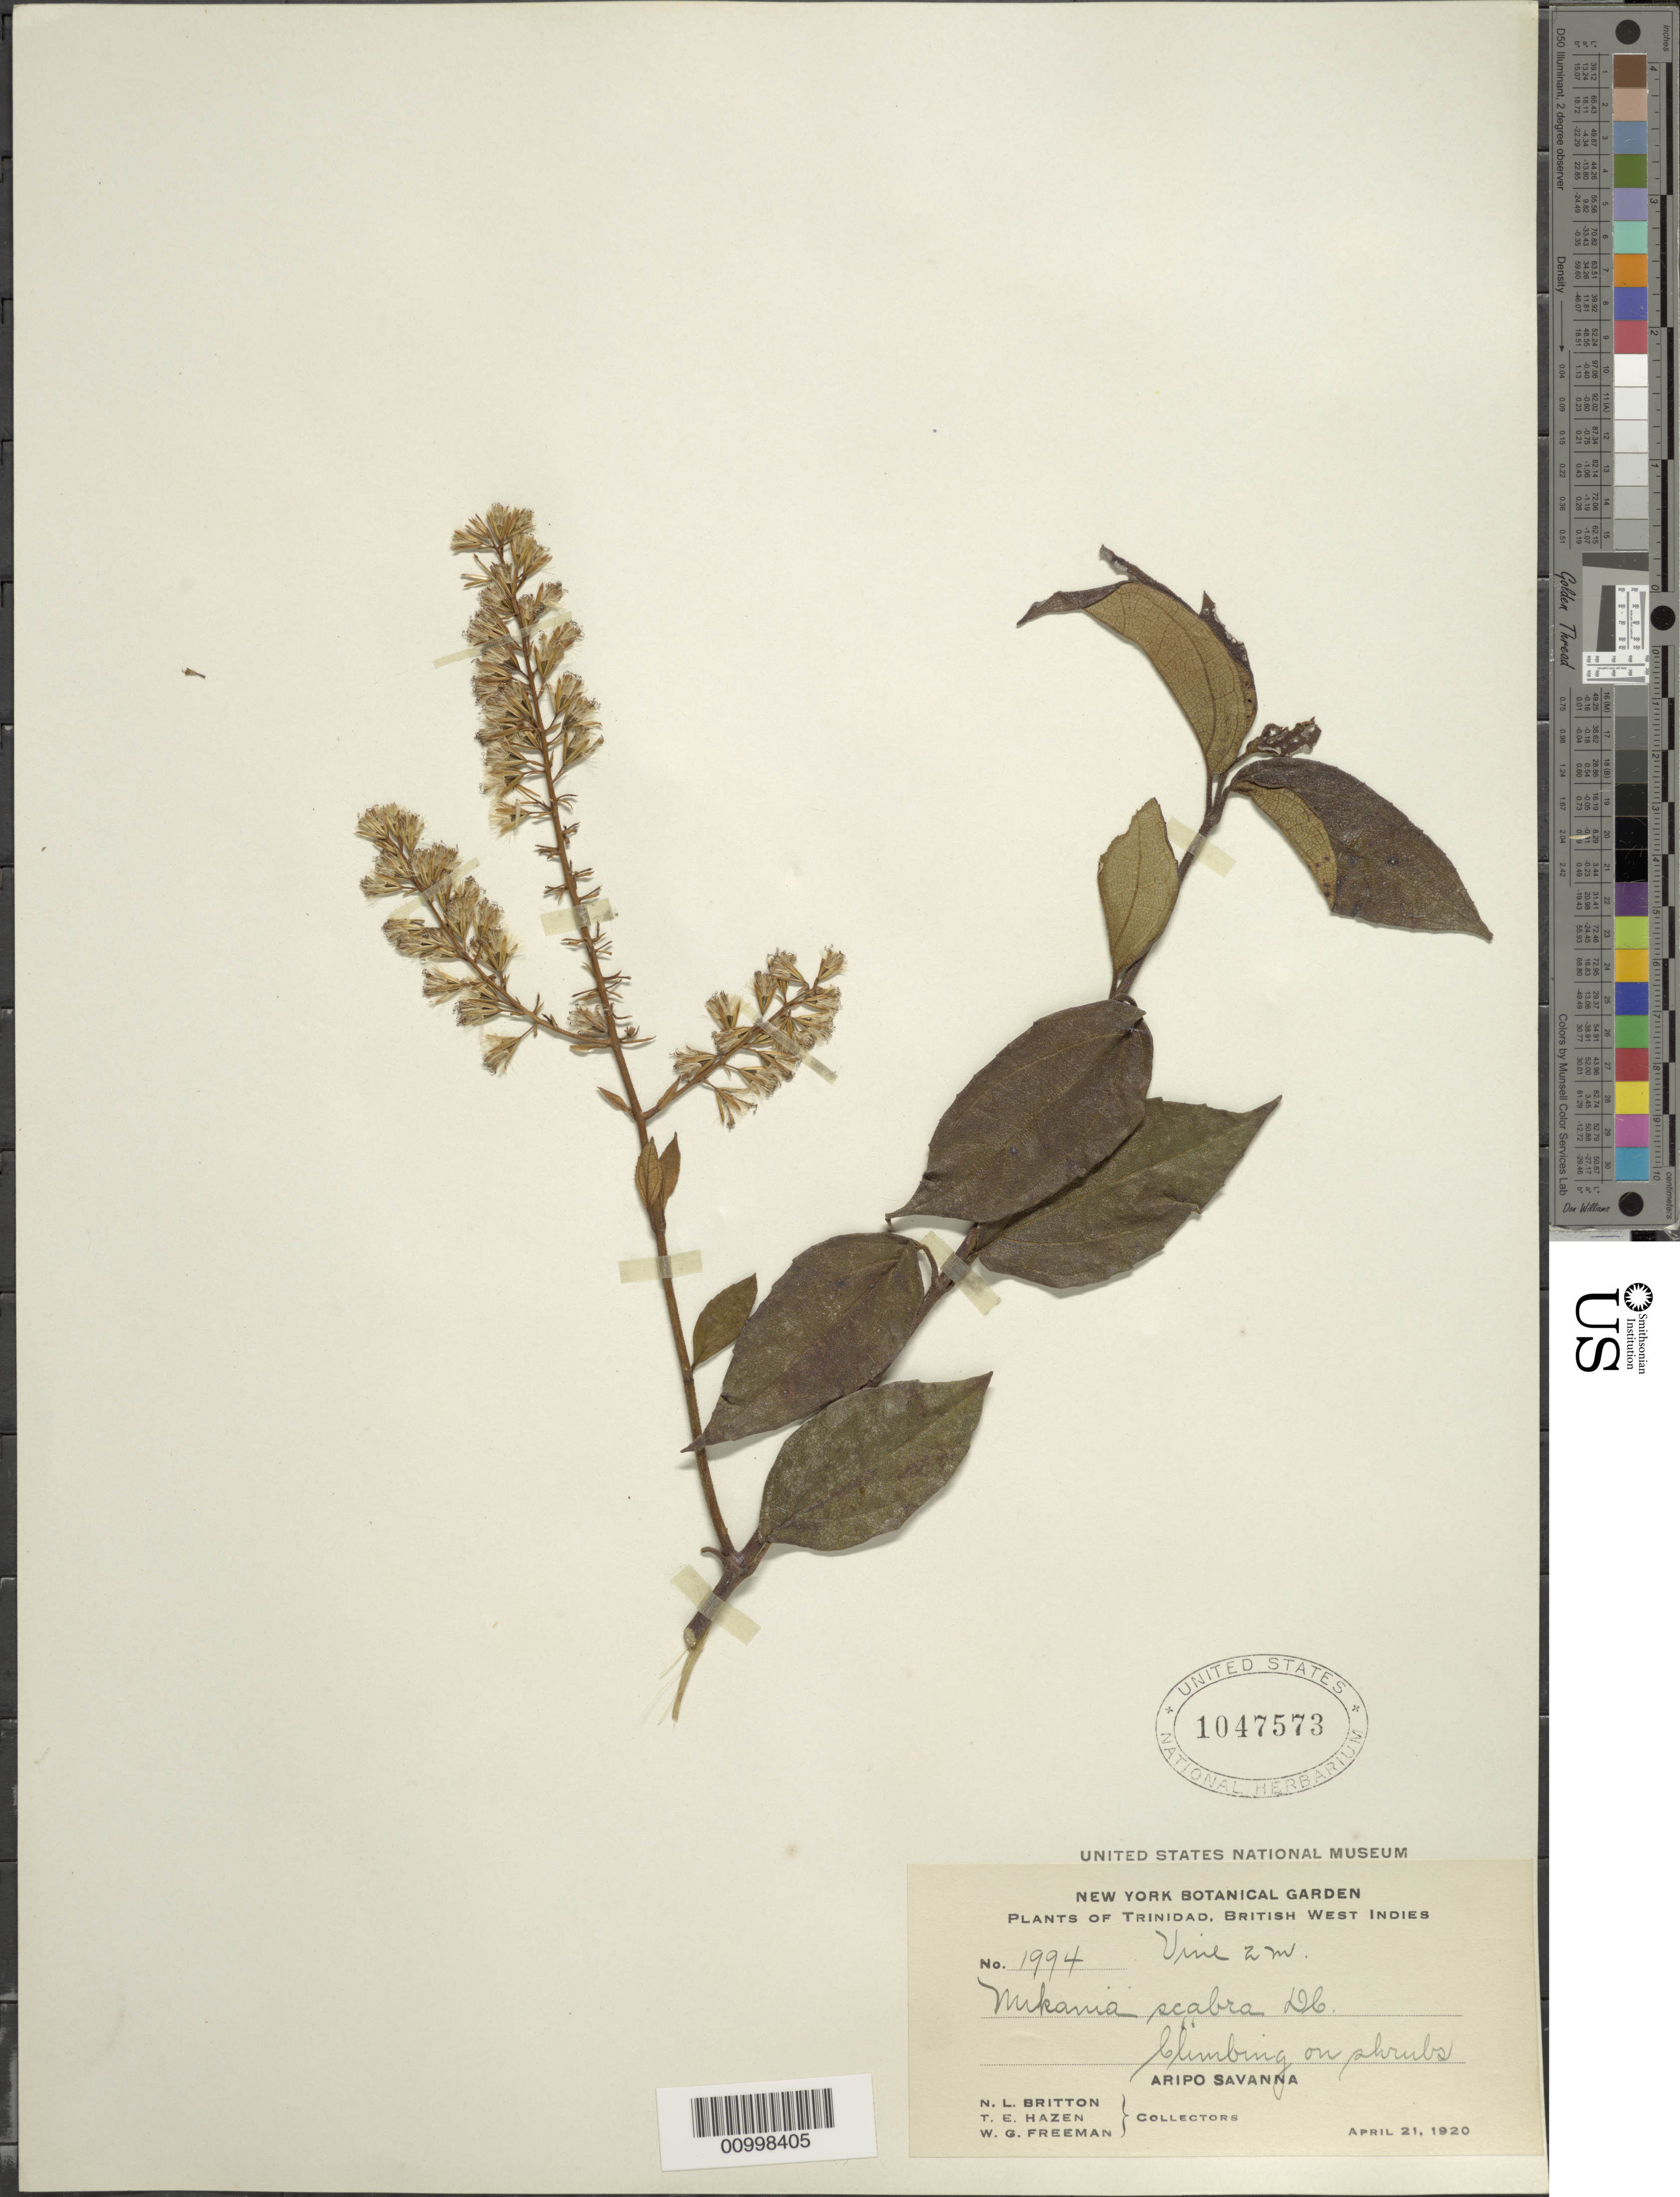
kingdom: Plantae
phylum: Tracheophyta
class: Magnoliopsida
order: Asterales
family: Asteraceae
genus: Mikania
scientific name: Mikania scabra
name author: DC.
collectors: N. Britton, T. E. Hazen & W. Freeman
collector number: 1994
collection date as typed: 21 Apr 1920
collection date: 1920-04-21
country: Trinidad and Tobago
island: Trinidad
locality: Aripo Savanna, climbing on shrubs.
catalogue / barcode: US 1047573